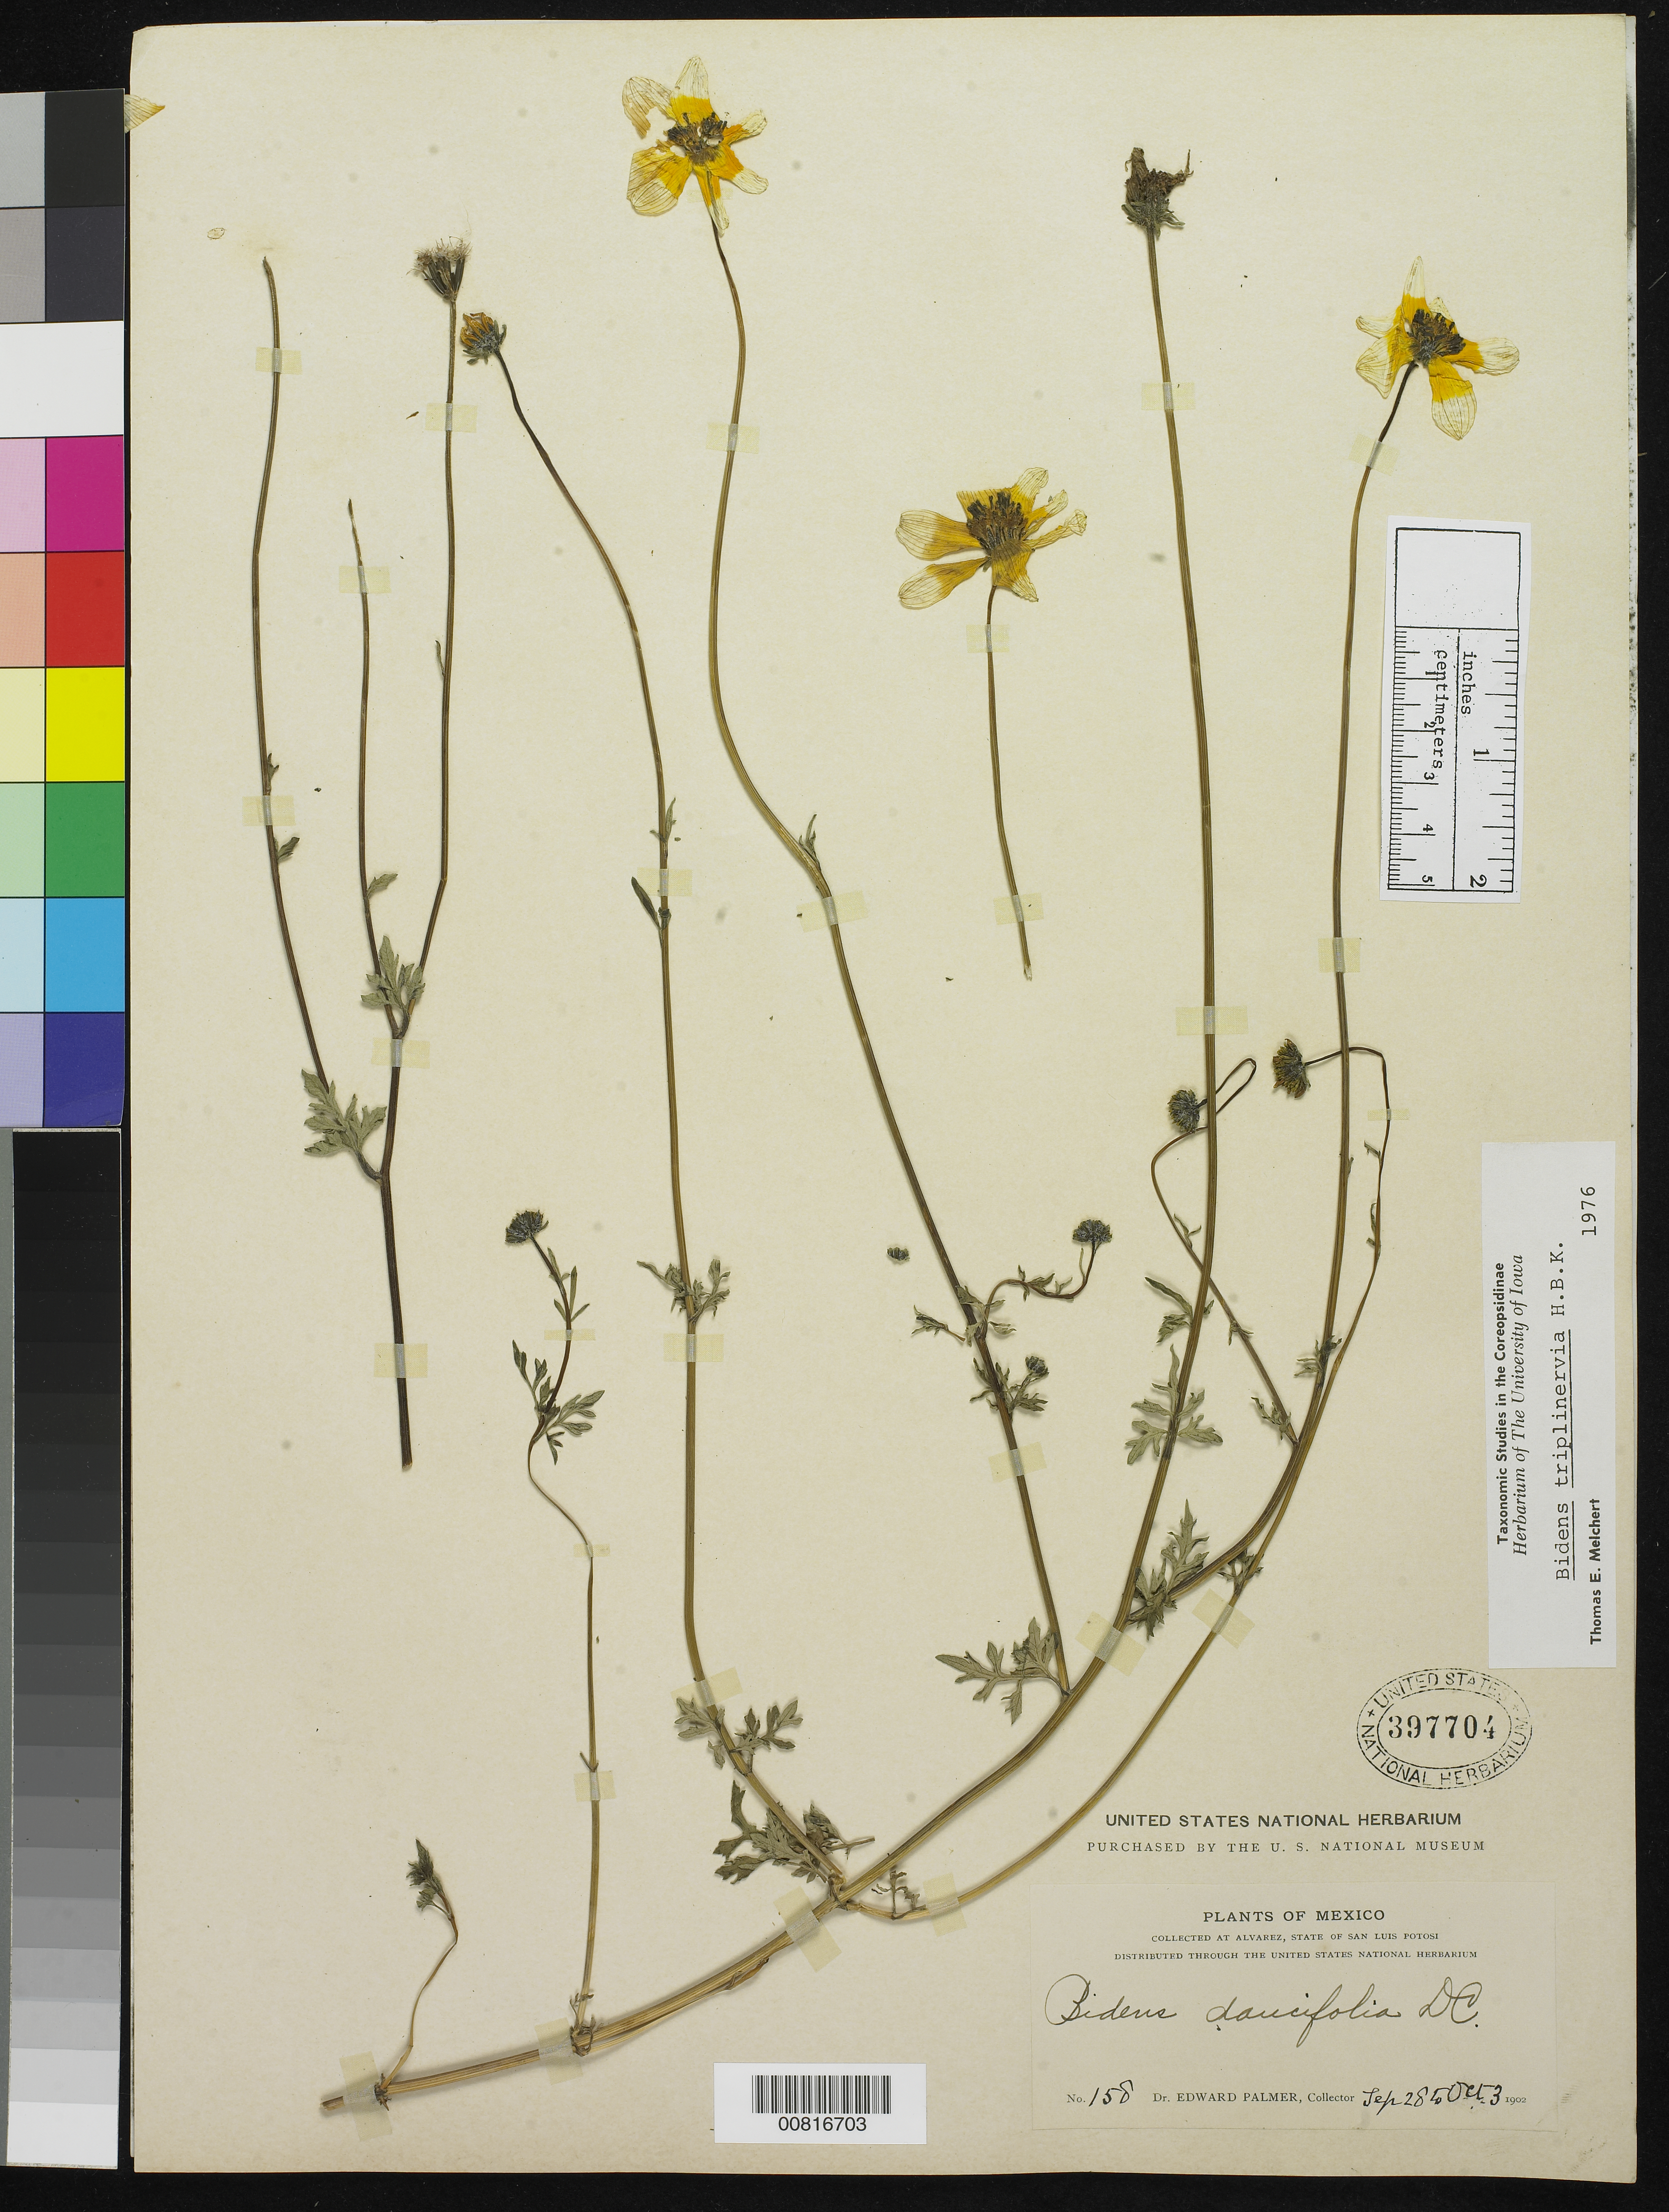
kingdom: Plantae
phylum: Tracheophyta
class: Magnoliopsida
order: Asterales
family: Asteraceae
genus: Bidens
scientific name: Bidens triplinervia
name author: Kunth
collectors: E. Palmer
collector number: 158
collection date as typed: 28 Sep 1902 to 03 Oct 1902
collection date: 1902-09-28/1902-10-03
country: Mexico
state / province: San Luis Potosí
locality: Alvarez, San Luis Potosí.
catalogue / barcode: US 397704